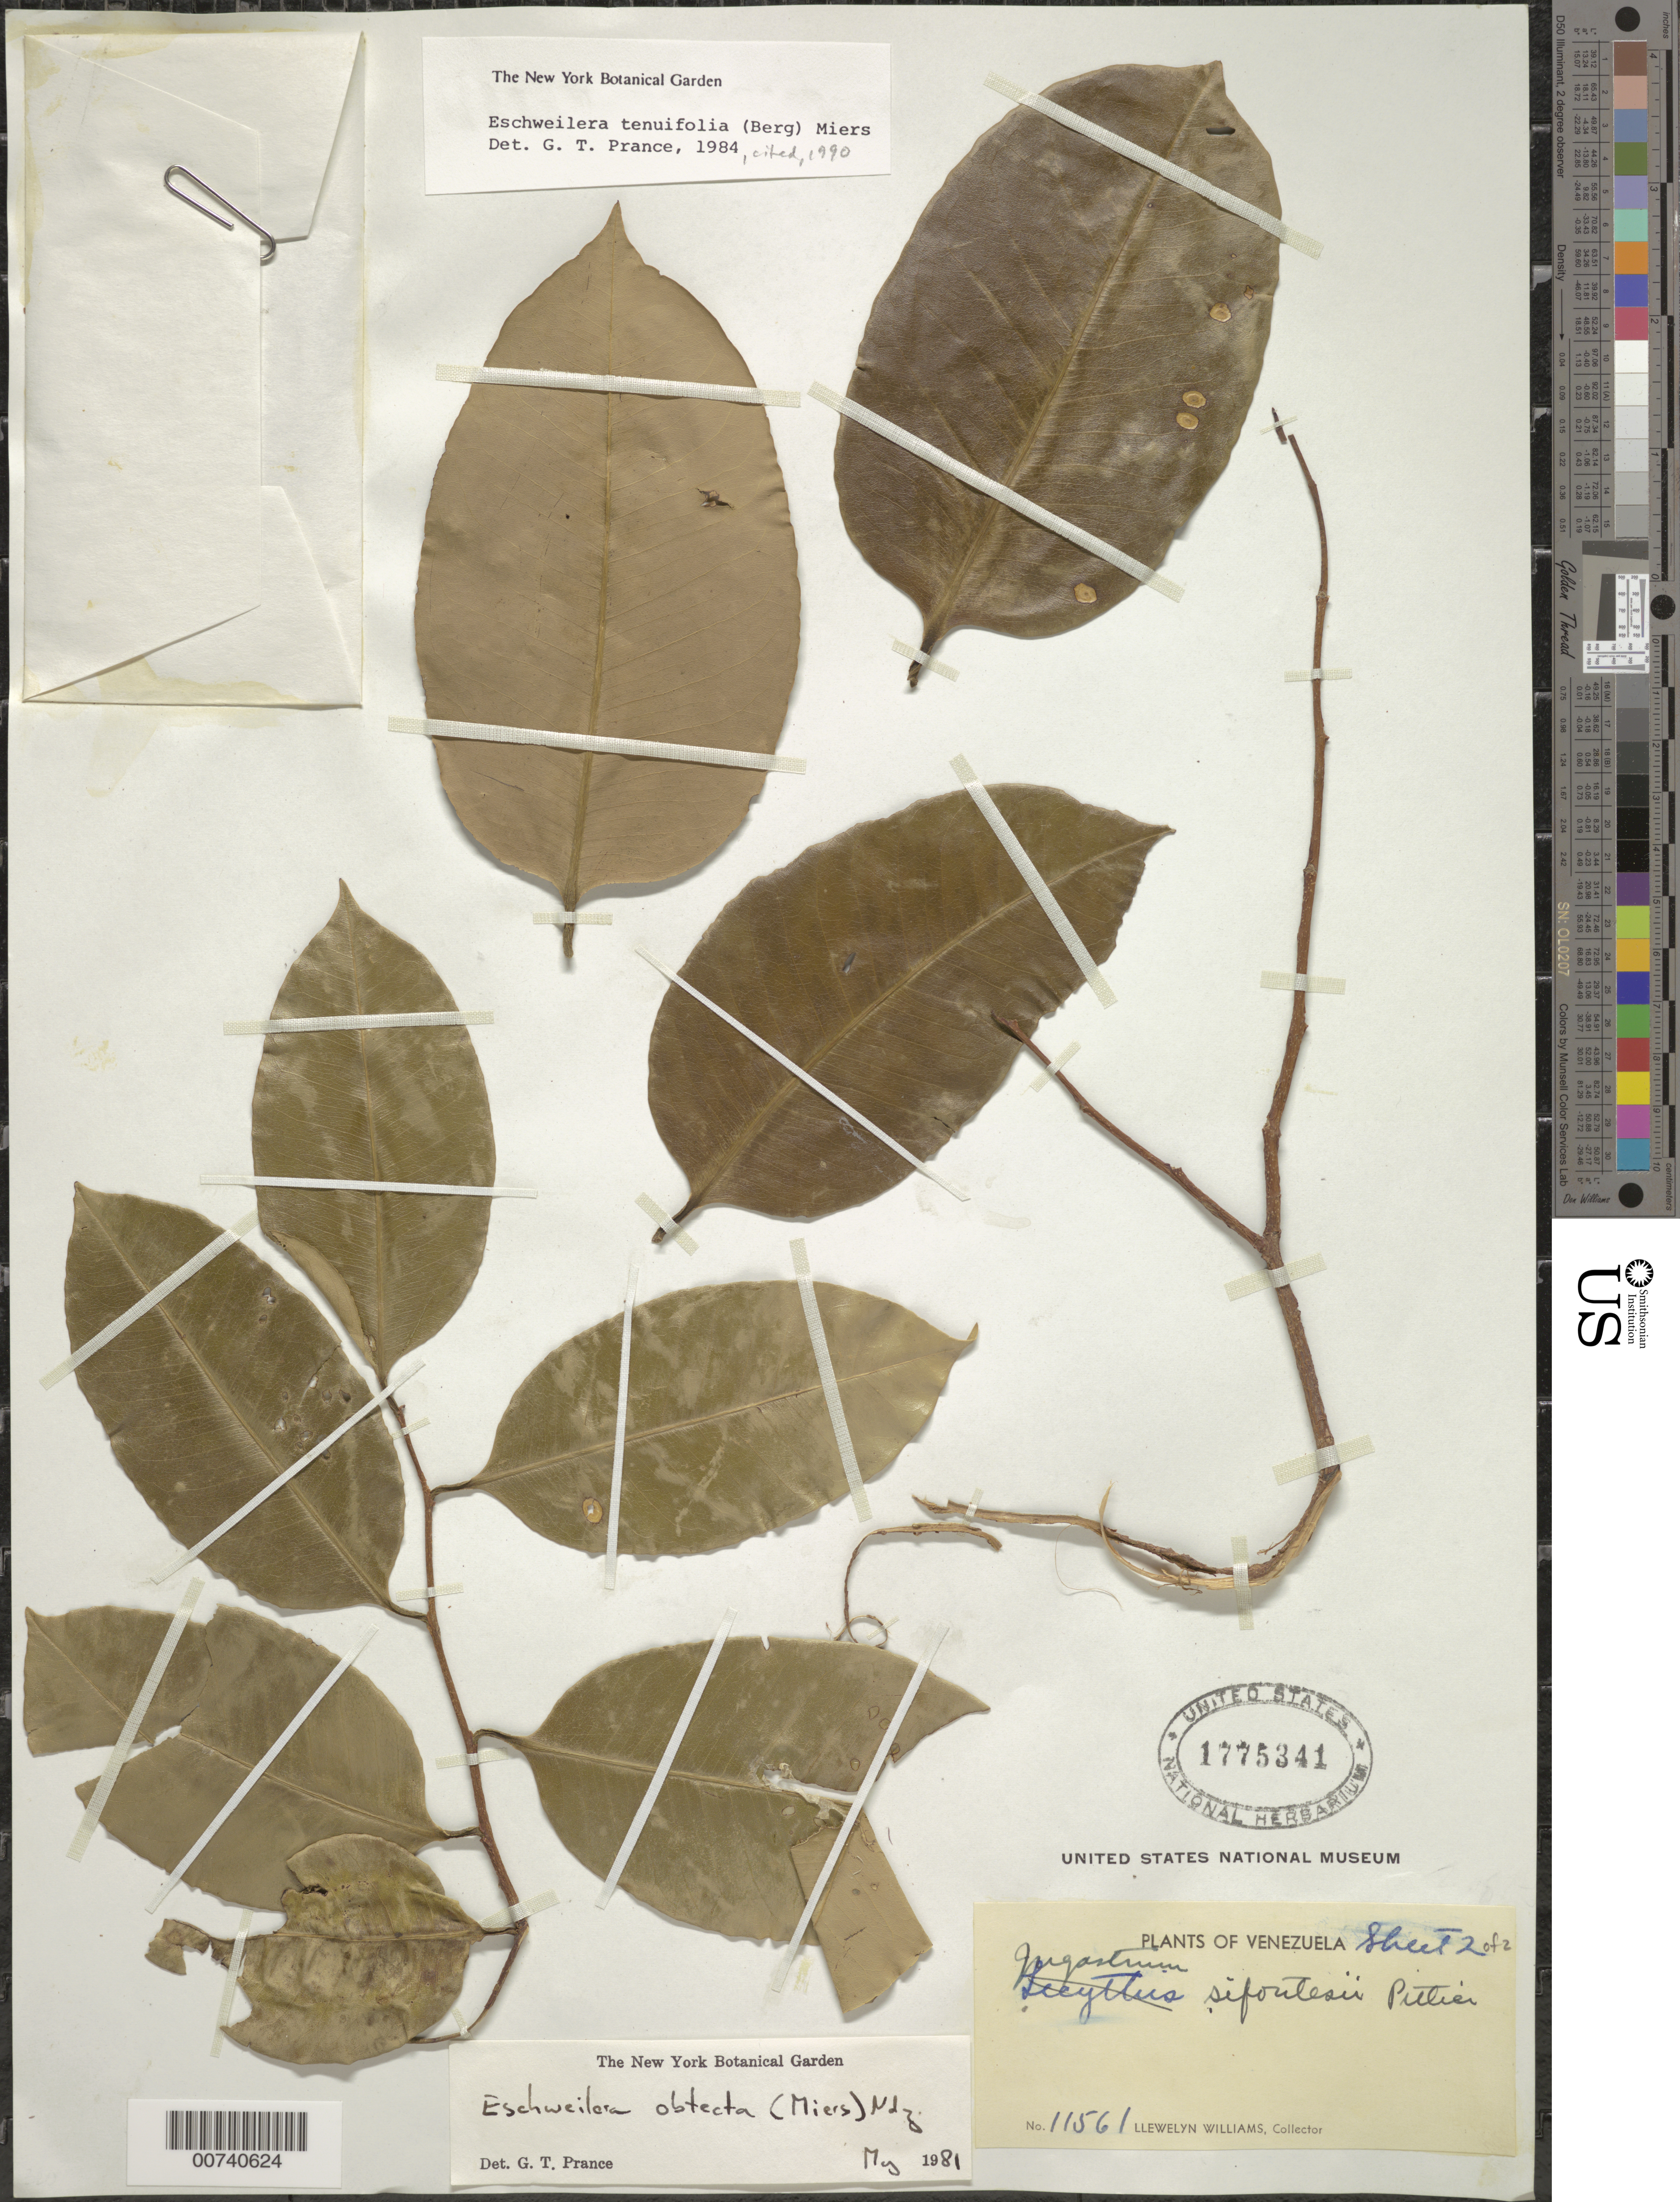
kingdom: Plantae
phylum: Tracheophyta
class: Magnoliopsida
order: Ericales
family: Lecythidaceae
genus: Eschweilera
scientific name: Eschweilera tenuifolia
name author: (O. Berg) Miers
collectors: Ll. Williams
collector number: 11561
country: Venezuela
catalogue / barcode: US 1775341